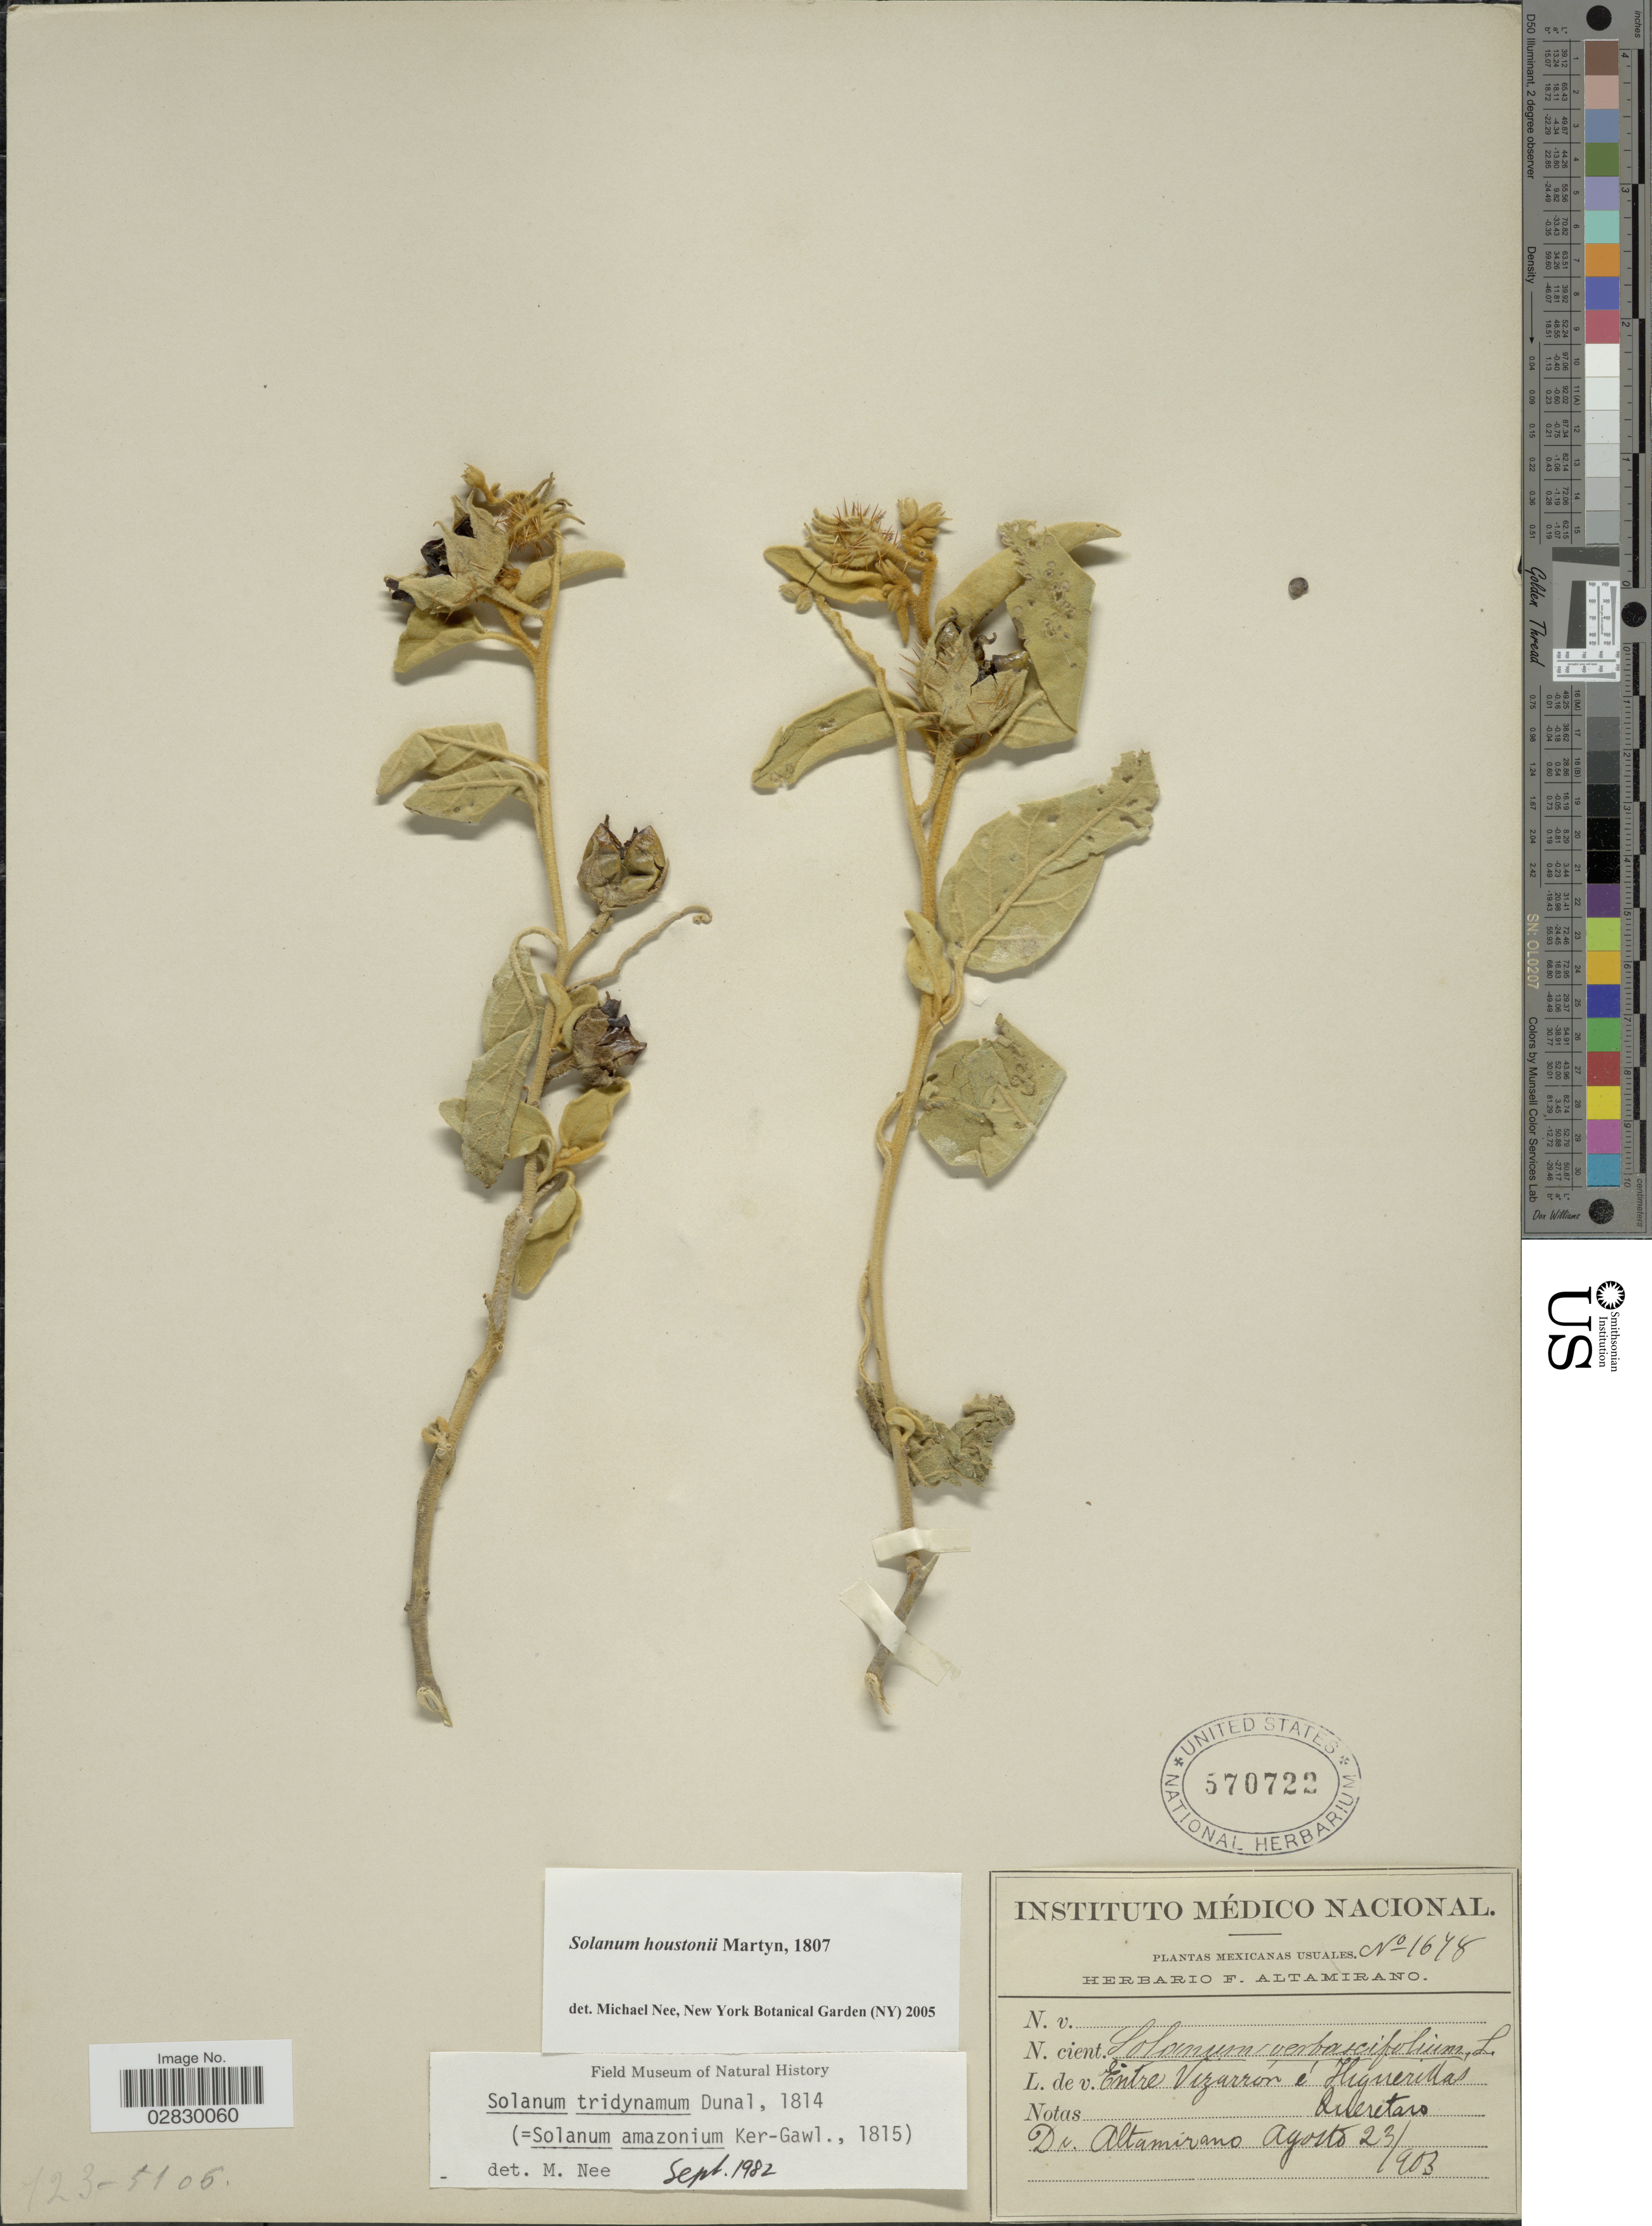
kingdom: Plantae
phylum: Tracheophyta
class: Magnoliopsida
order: Solanales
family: Solanaceae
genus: Solanum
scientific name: Solanum houstonii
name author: Dunal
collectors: F. Altamirano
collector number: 1678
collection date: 1903-08-23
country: Mexico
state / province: Querétaro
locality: Entre Vizarrón e Higueridas.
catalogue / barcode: US 570722